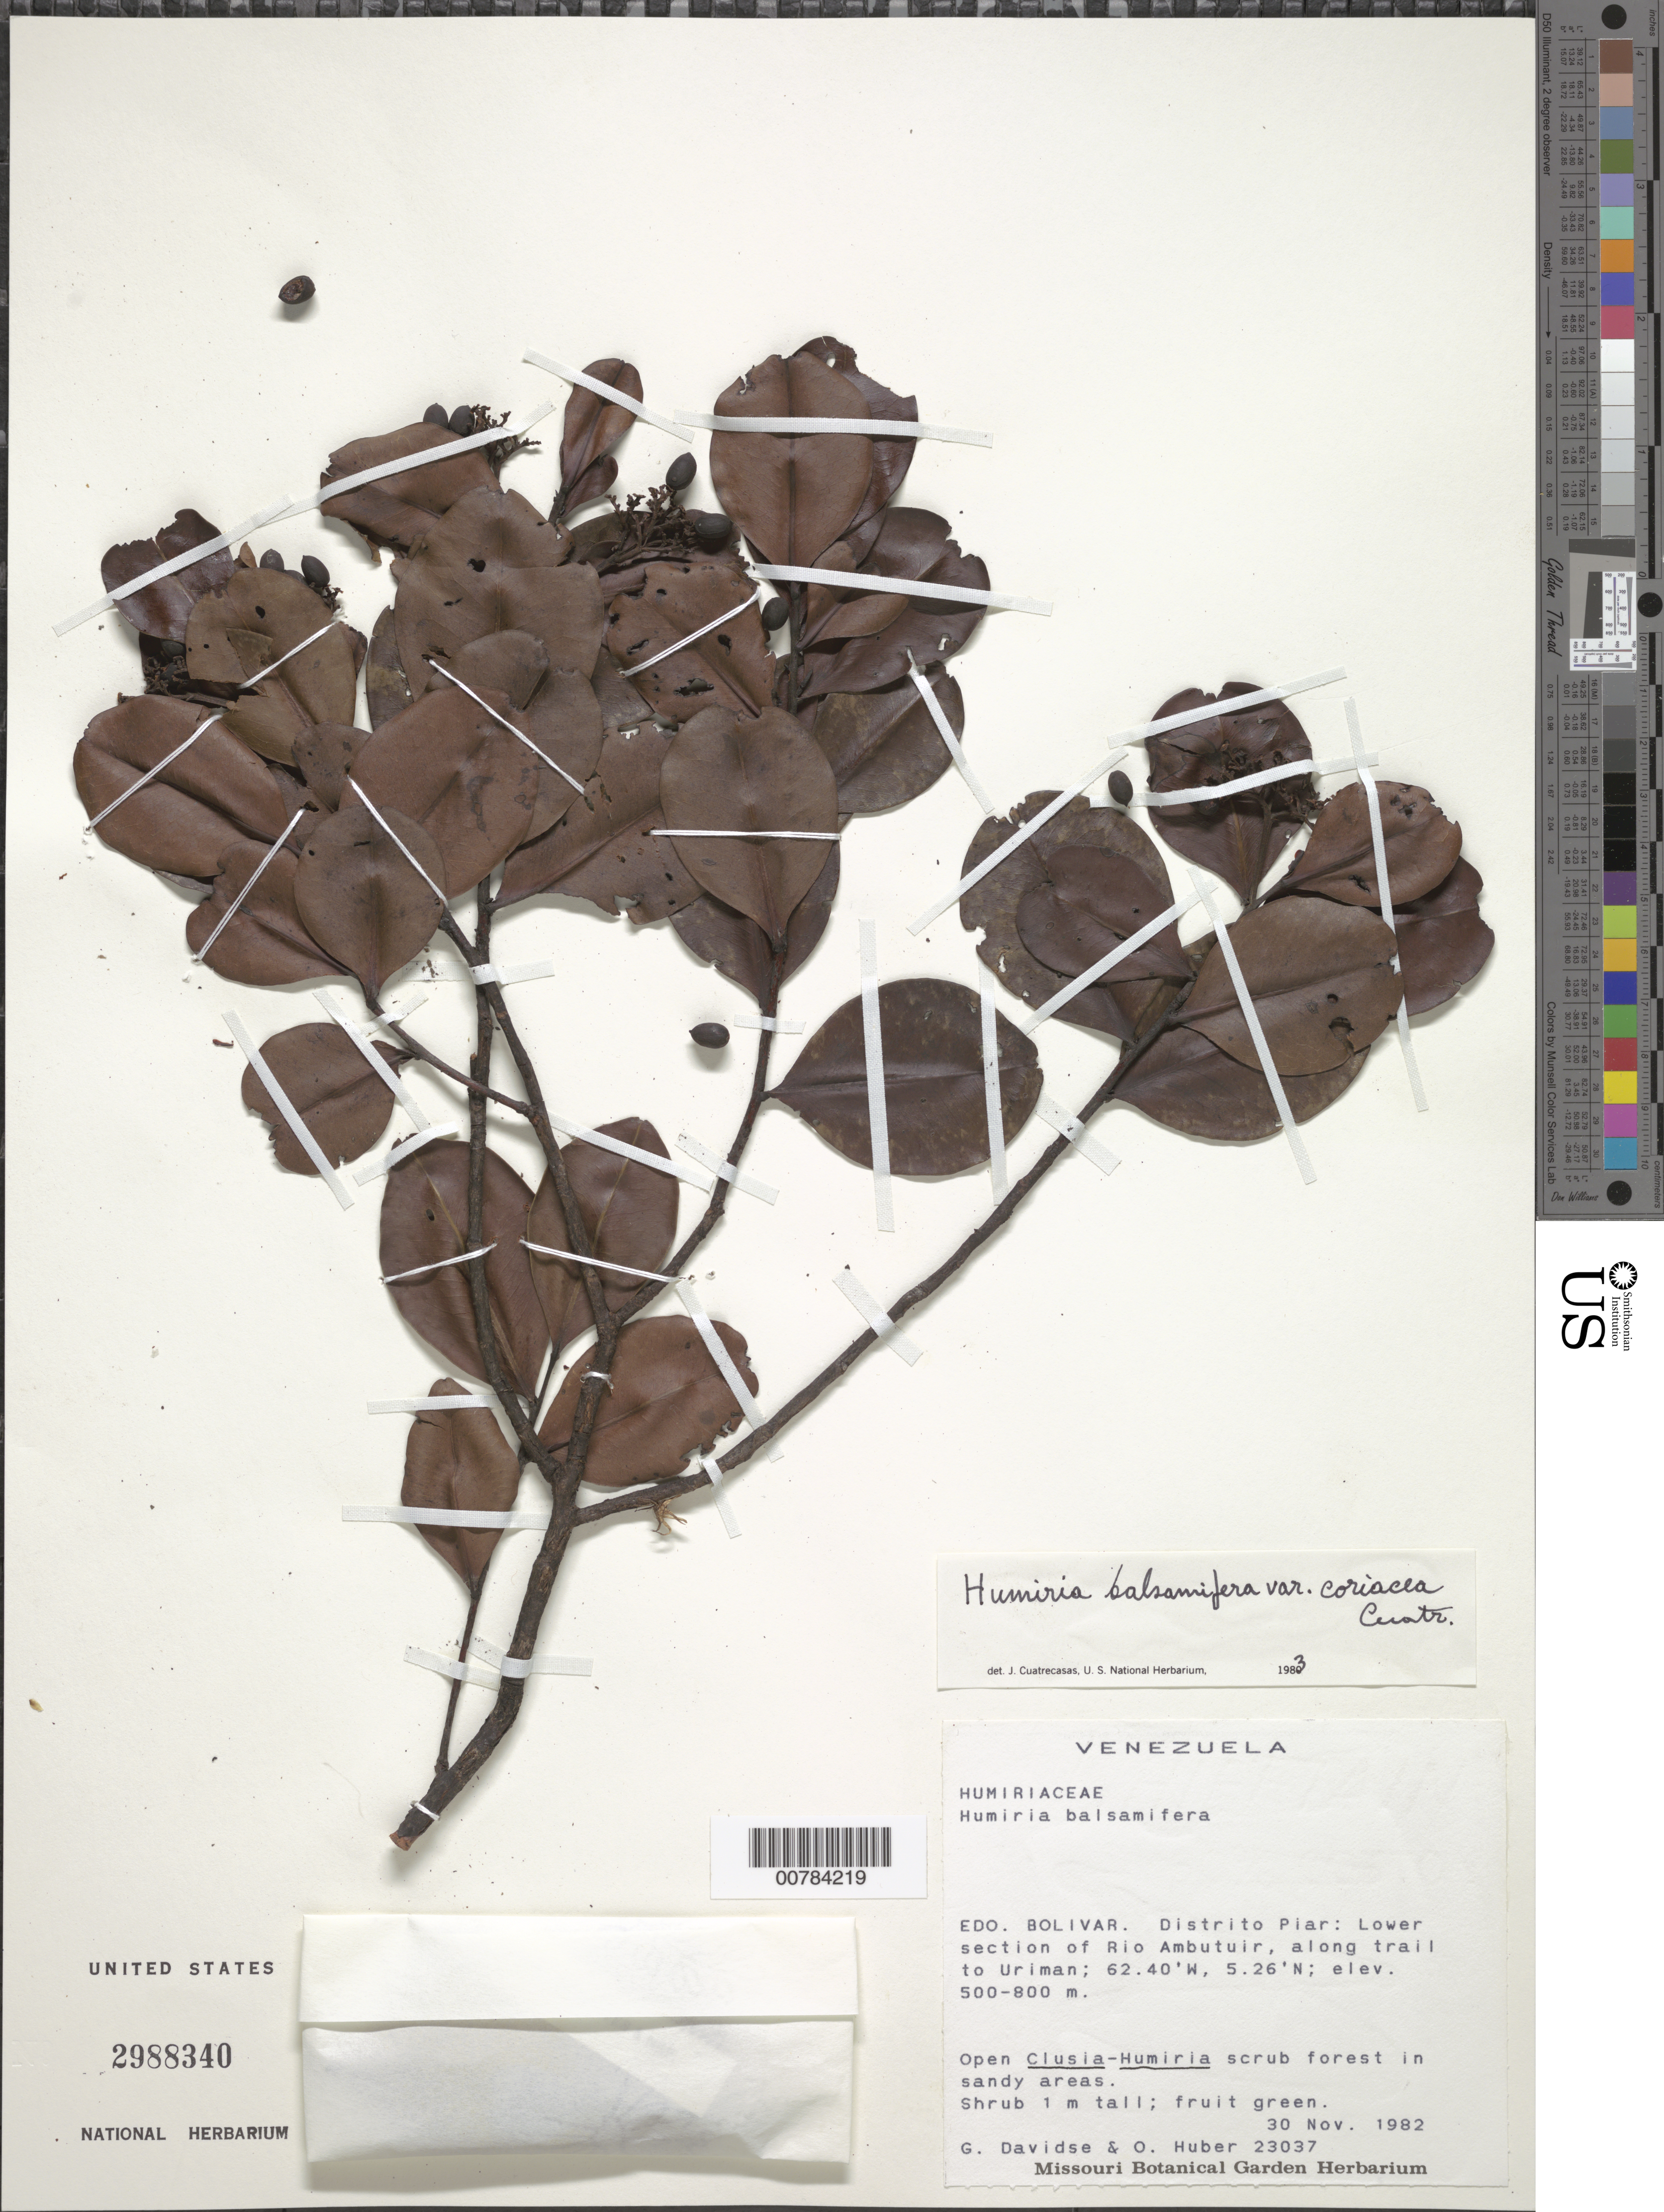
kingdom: Plantae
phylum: Tracheophyta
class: Magnoliopsida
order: Malpighiales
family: Humiriaceae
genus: Humiria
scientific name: Humiria balsamifera var. coriacea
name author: Cuatrec.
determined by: Cuatrecasas, J.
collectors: G. Davidse & O. Huber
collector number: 23037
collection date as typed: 30-Nov-82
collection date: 1982-11-30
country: Venezuela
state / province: Bolívar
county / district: Piar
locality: Río Purpur, affluent of Río Ambutuir, along trail to Uriman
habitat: Open scrub forest in sandy areas; in Clusia-Humiria scrub forest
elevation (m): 500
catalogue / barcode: US 2988340